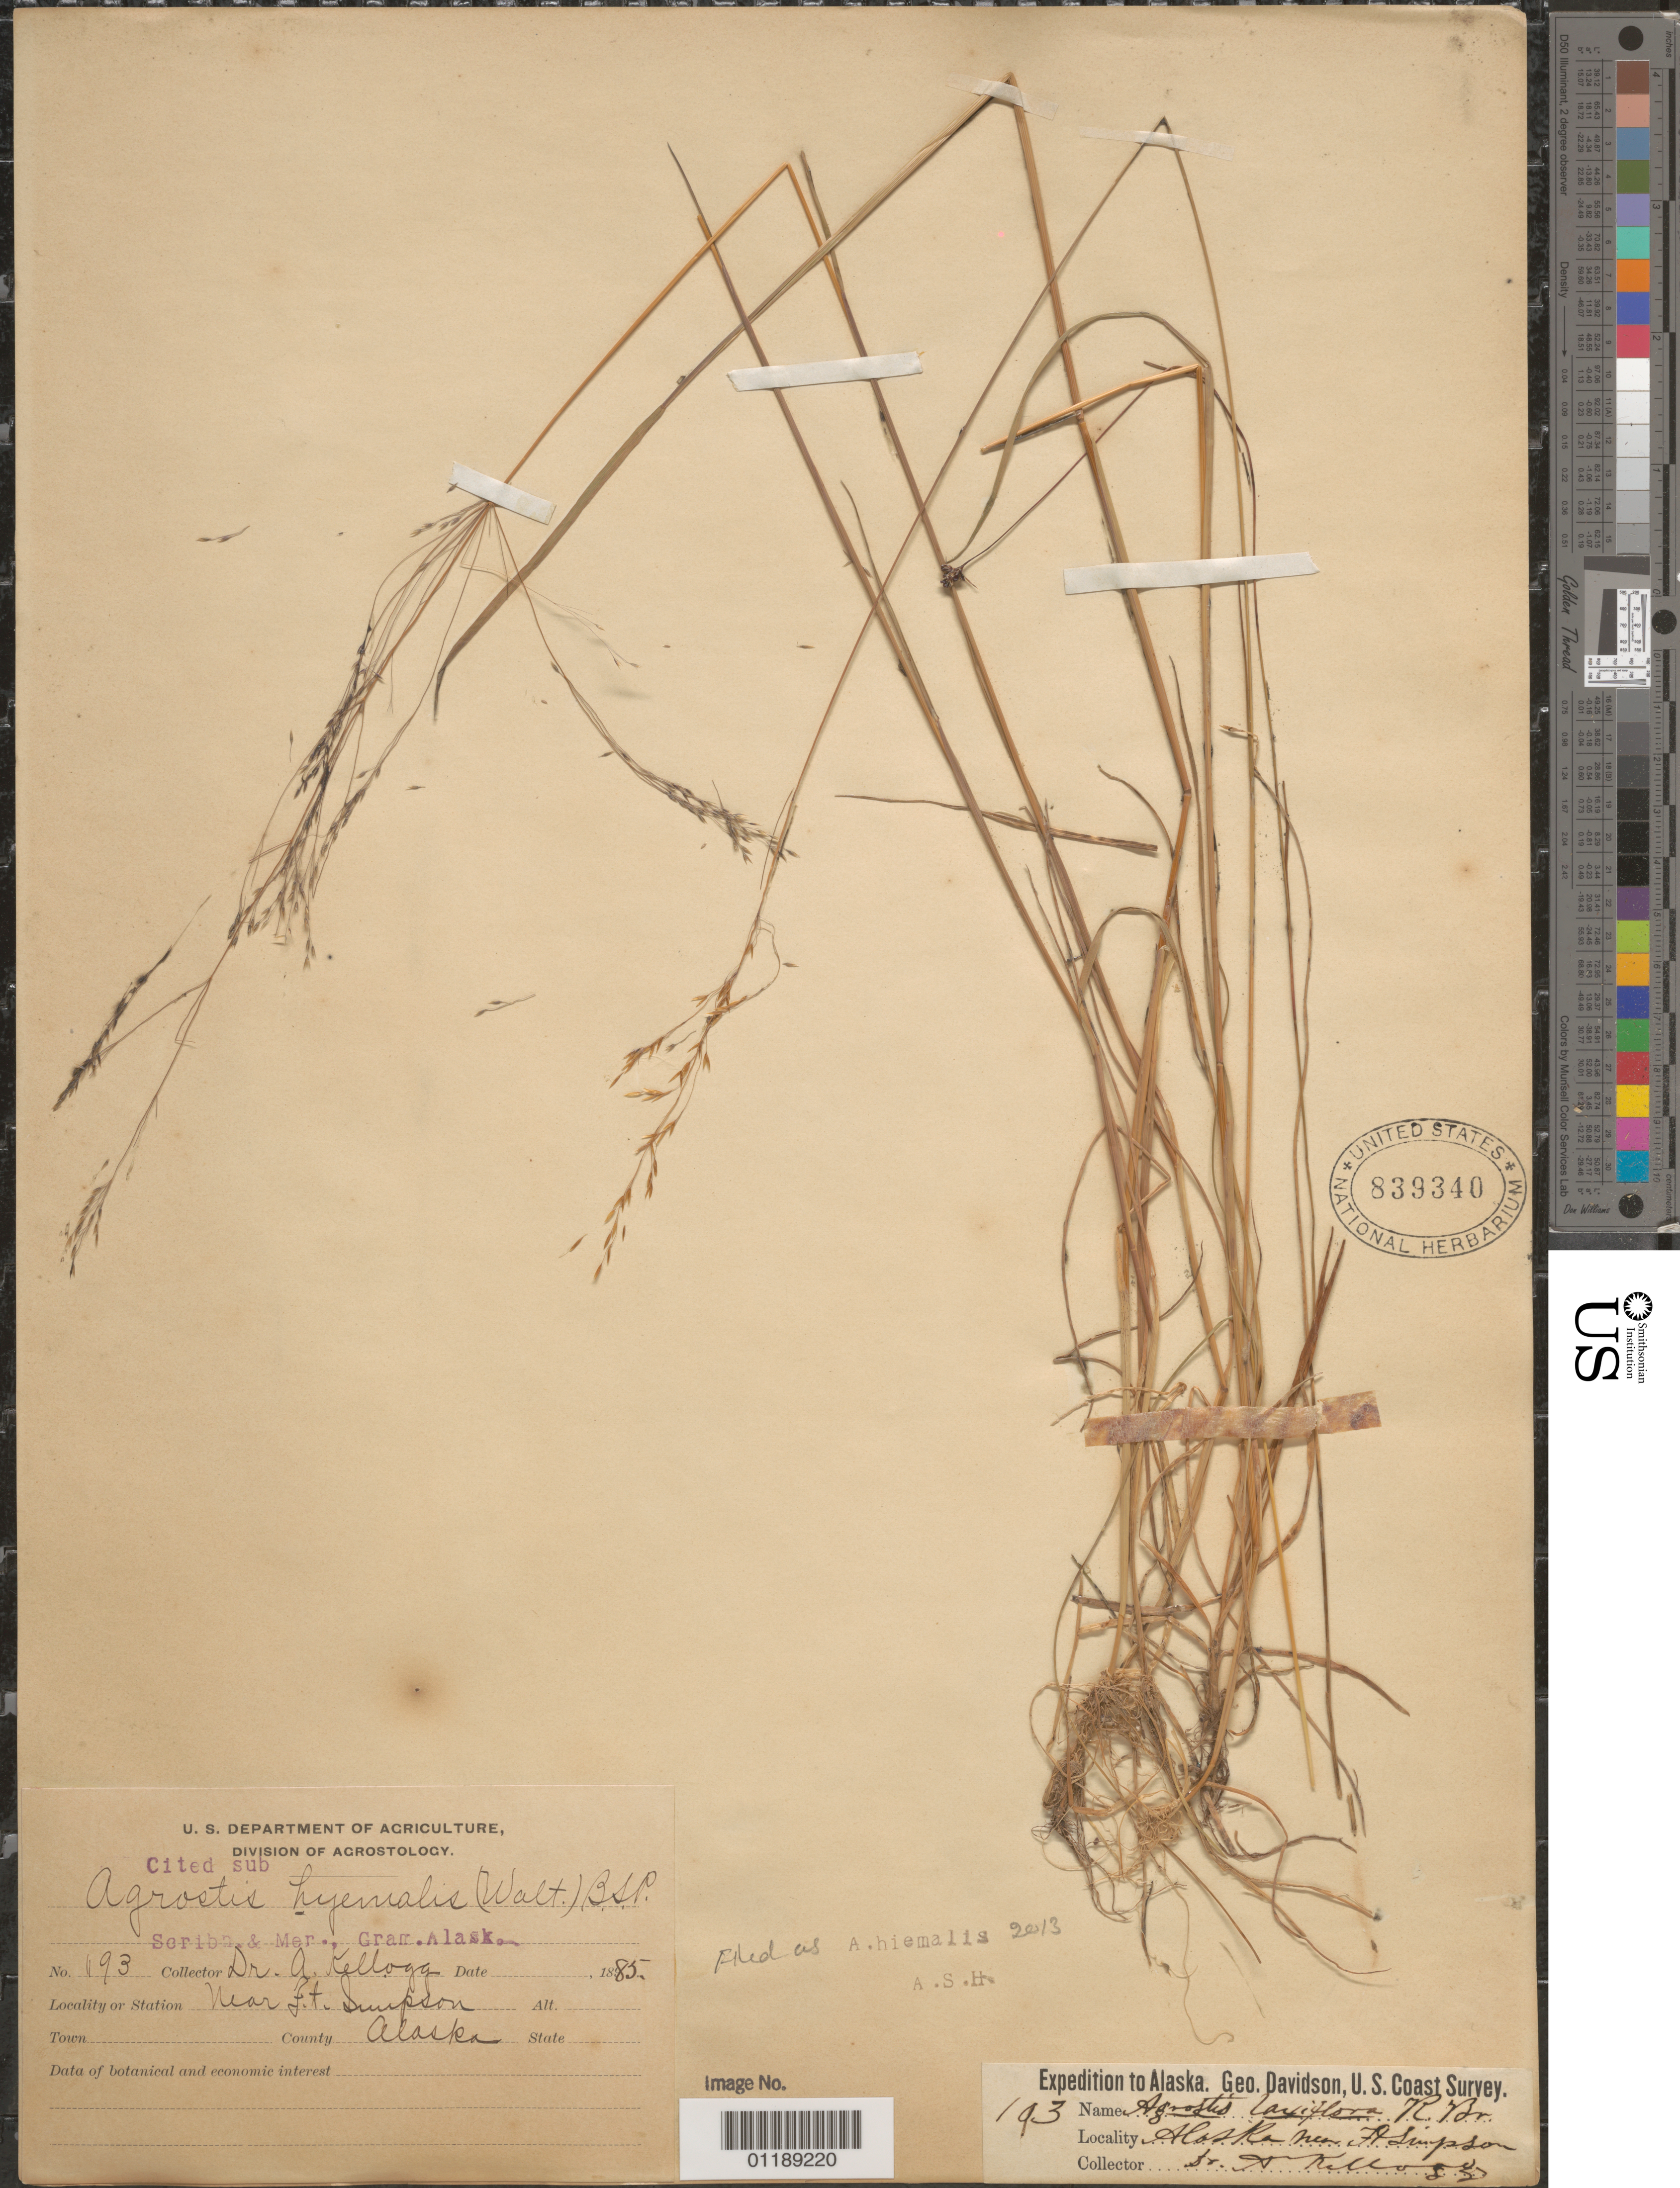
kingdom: Plantae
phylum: Tracheophyta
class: Liliopsida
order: Poales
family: Poaceae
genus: Agrostis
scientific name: Agrostis hiemalis (Walter) Britton et al., orth. var.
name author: (Walter) Britton et al.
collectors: A. Kellogg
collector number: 193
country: United States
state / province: Alaska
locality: Ft. Simpson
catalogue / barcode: US 839340